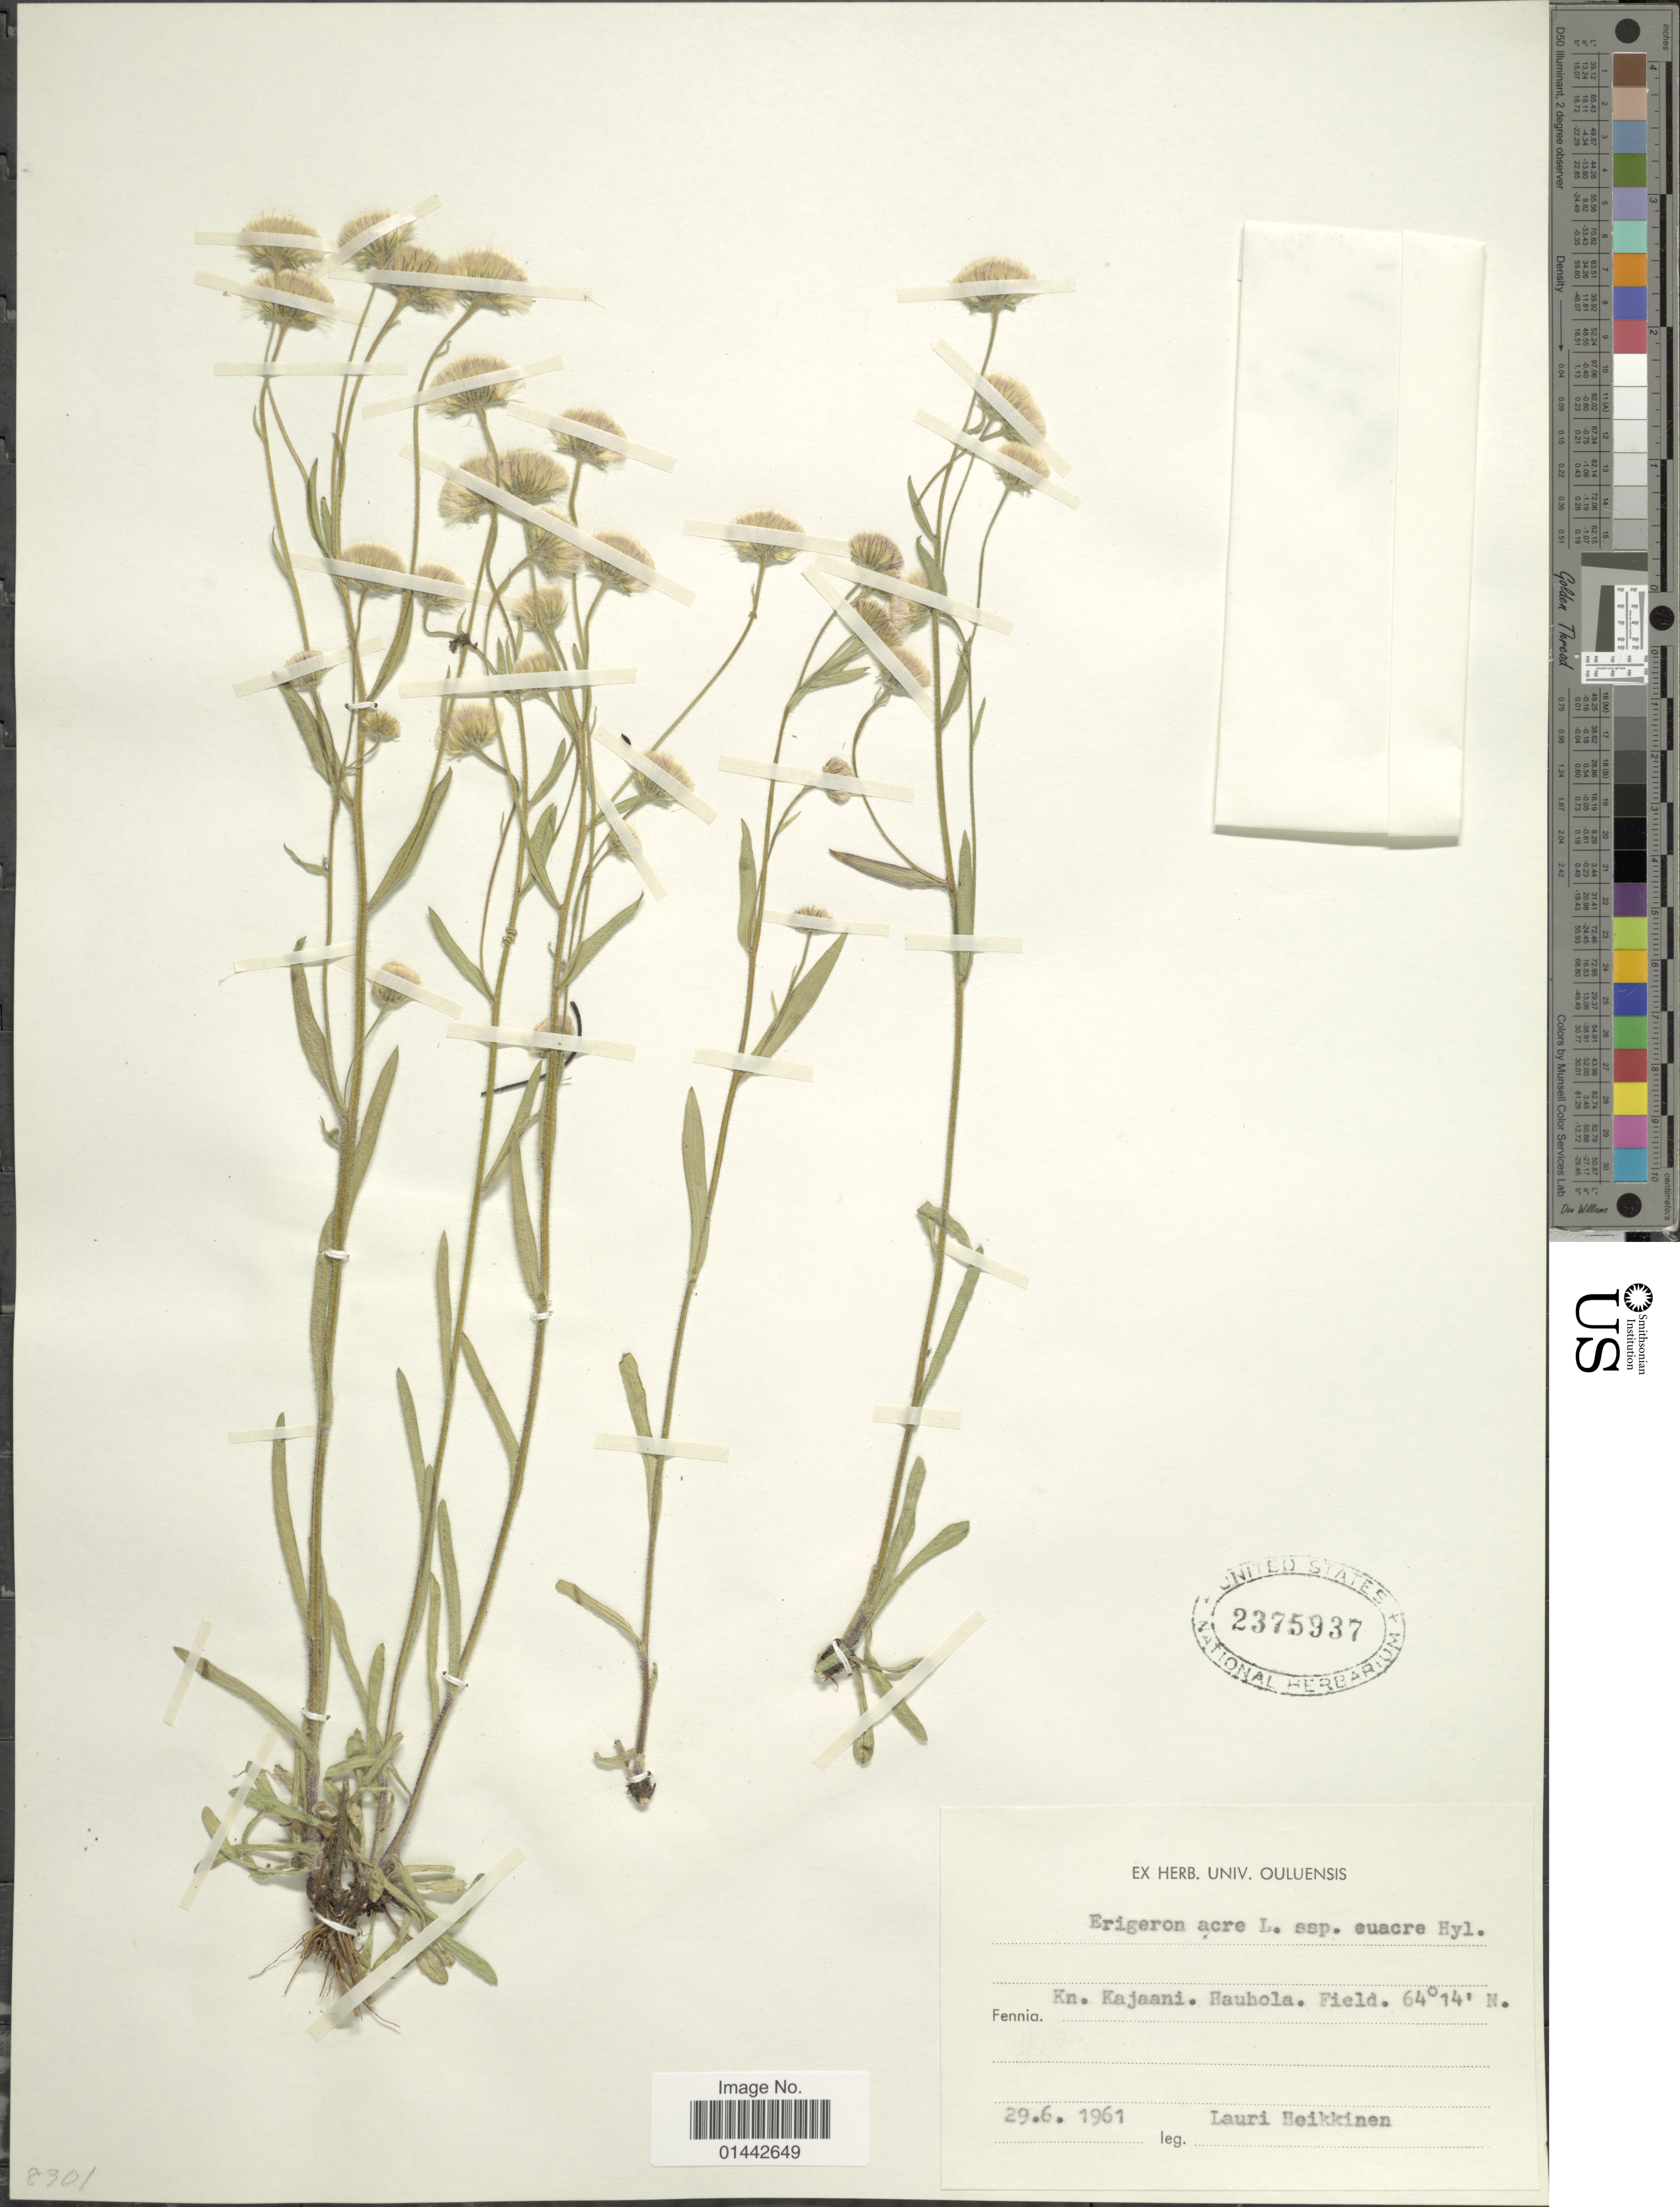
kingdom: Plantae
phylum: Tracheophyta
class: Magnoliopsida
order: Asterales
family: Asteraceae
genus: Erigeron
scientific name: Erigeron acris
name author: L.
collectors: L. Heikkinen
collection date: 1961-06-29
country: Finland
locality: Fennia, Kn. Kajaani, Hauhola, Field.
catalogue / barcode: US 2375937